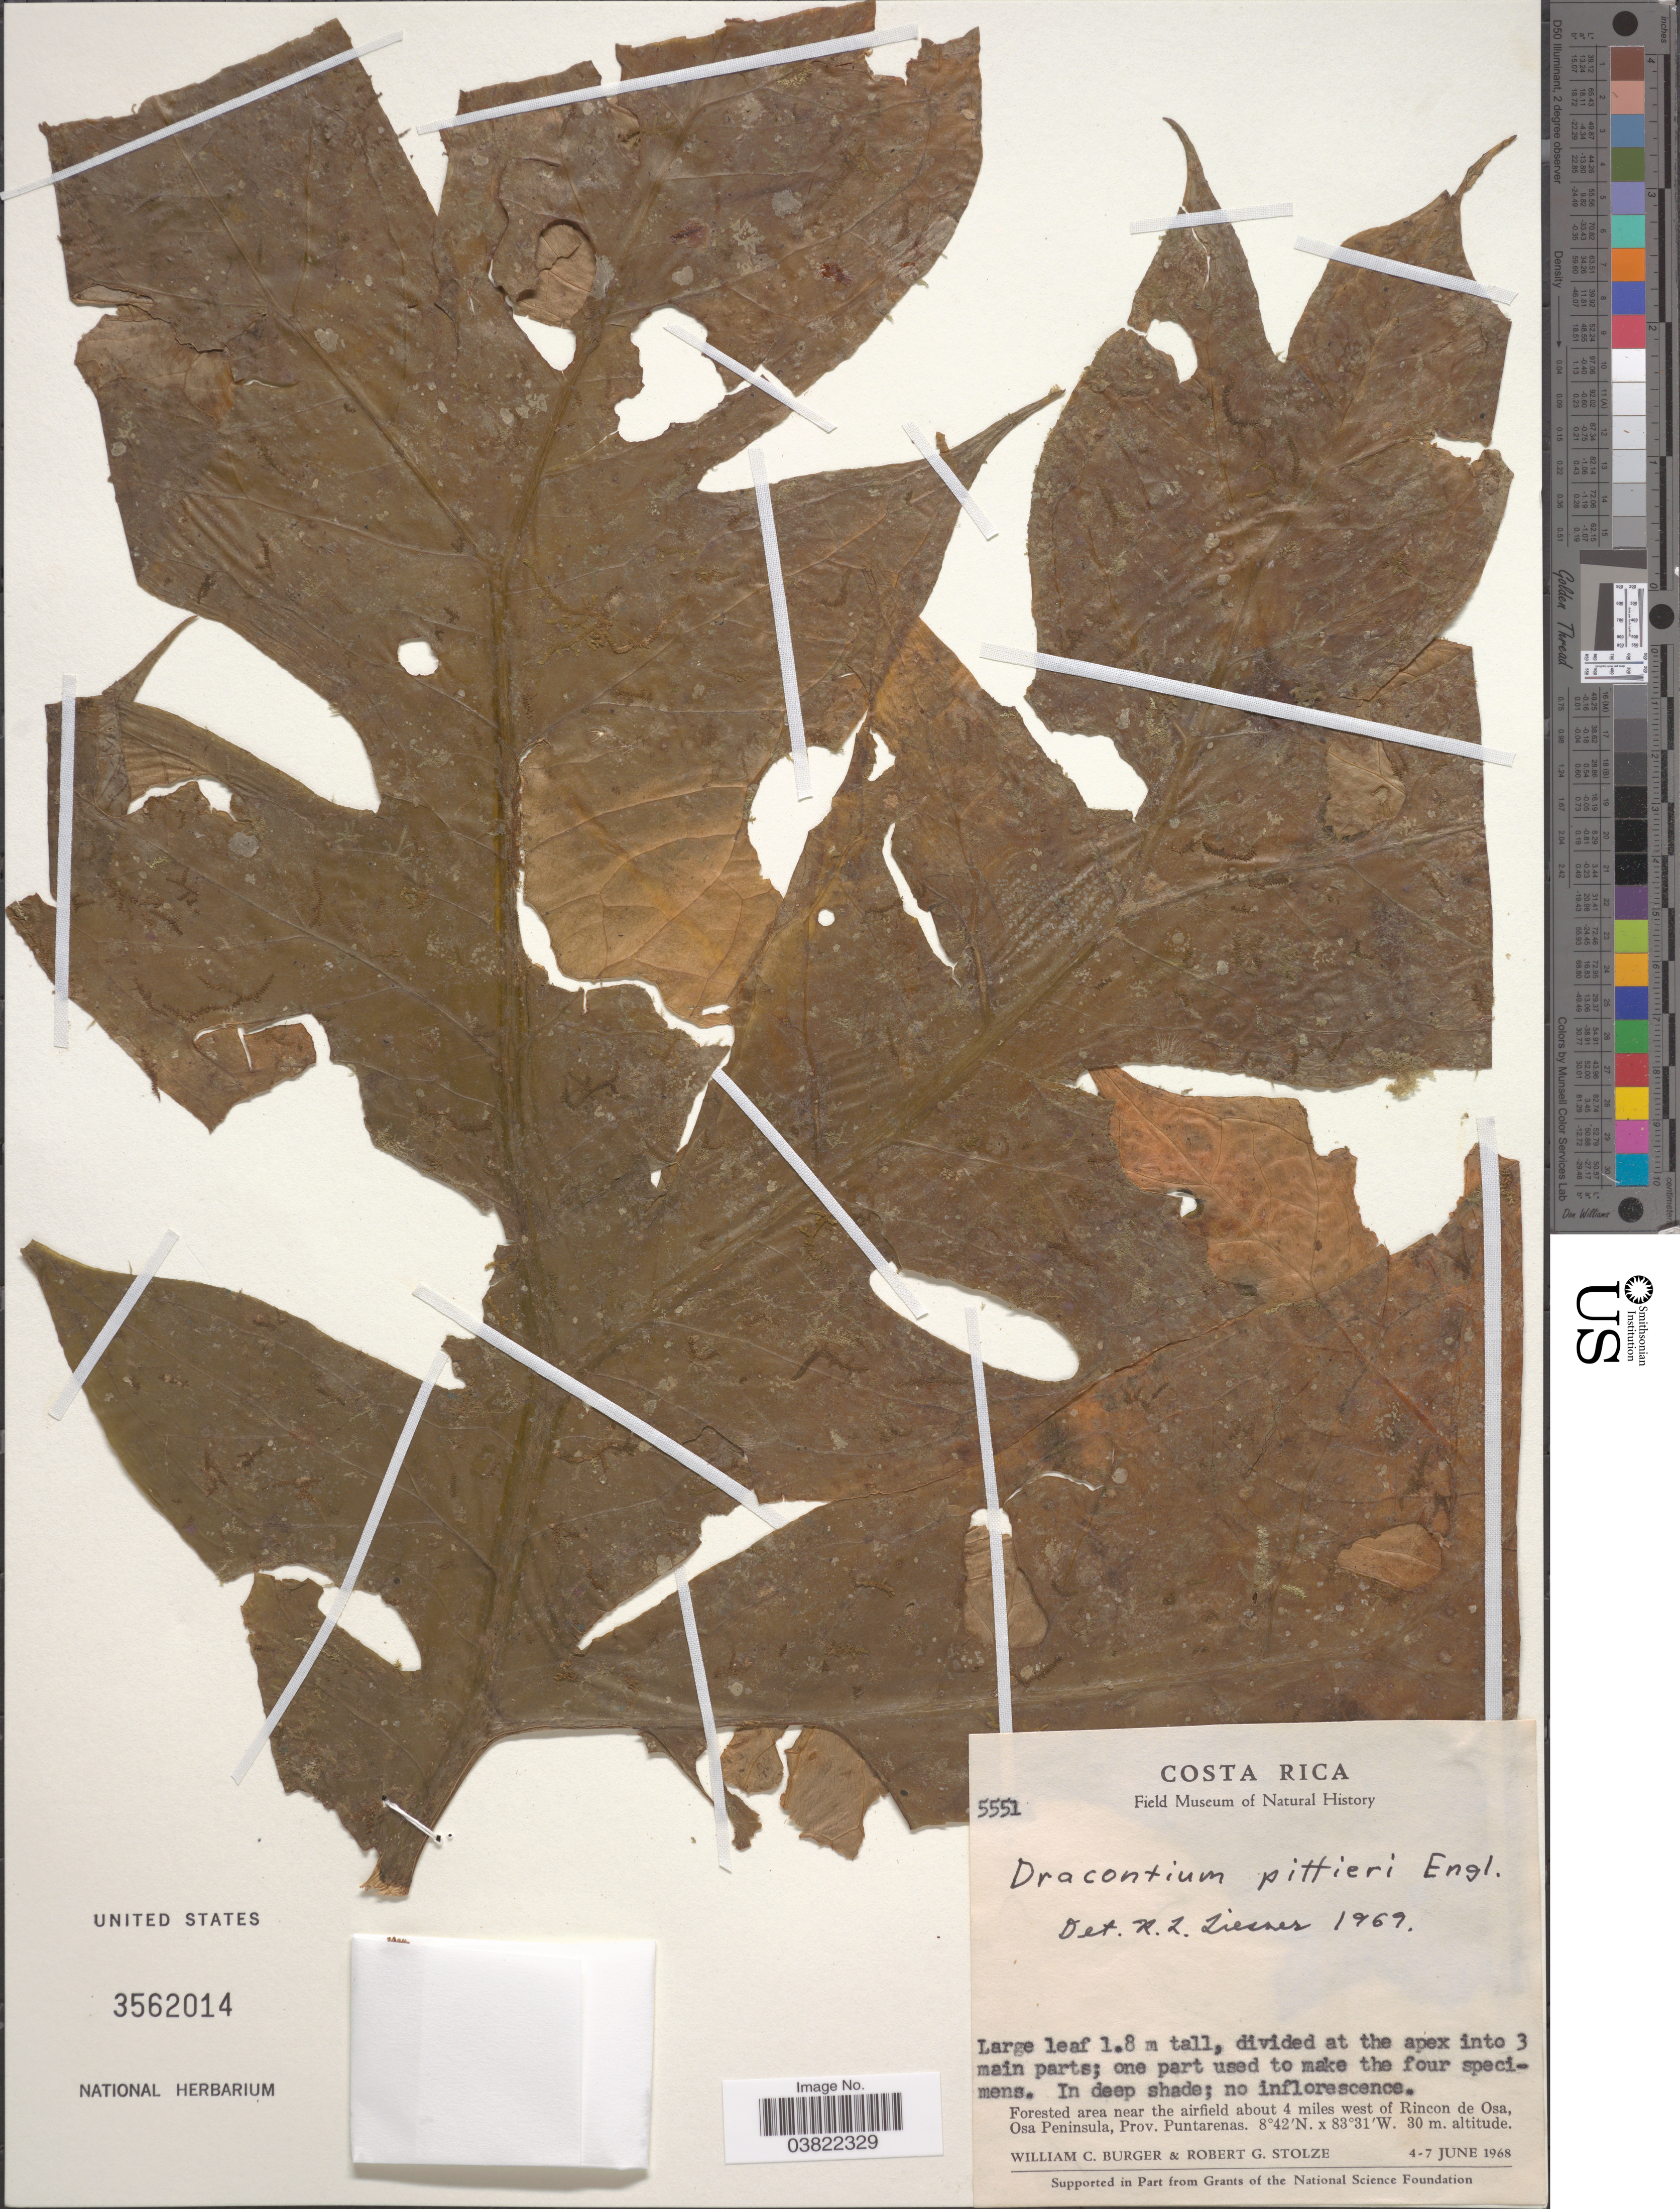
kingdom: Plantae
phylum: Tracheophyta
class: Liliopsida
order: Alismatales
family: Araceae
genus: Dracontium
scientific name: Dracontium pittieri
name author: Engl.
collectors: W. Burger & R. G. Stolze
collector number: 5551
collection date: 1968-06-04/1968-06-07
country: Costa Rica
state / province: Puntarenas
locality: Forested area near the airfield about 4 miles west of Rincon de Osa, Osa Peninsula.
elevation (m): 30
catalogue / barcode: US 3562014